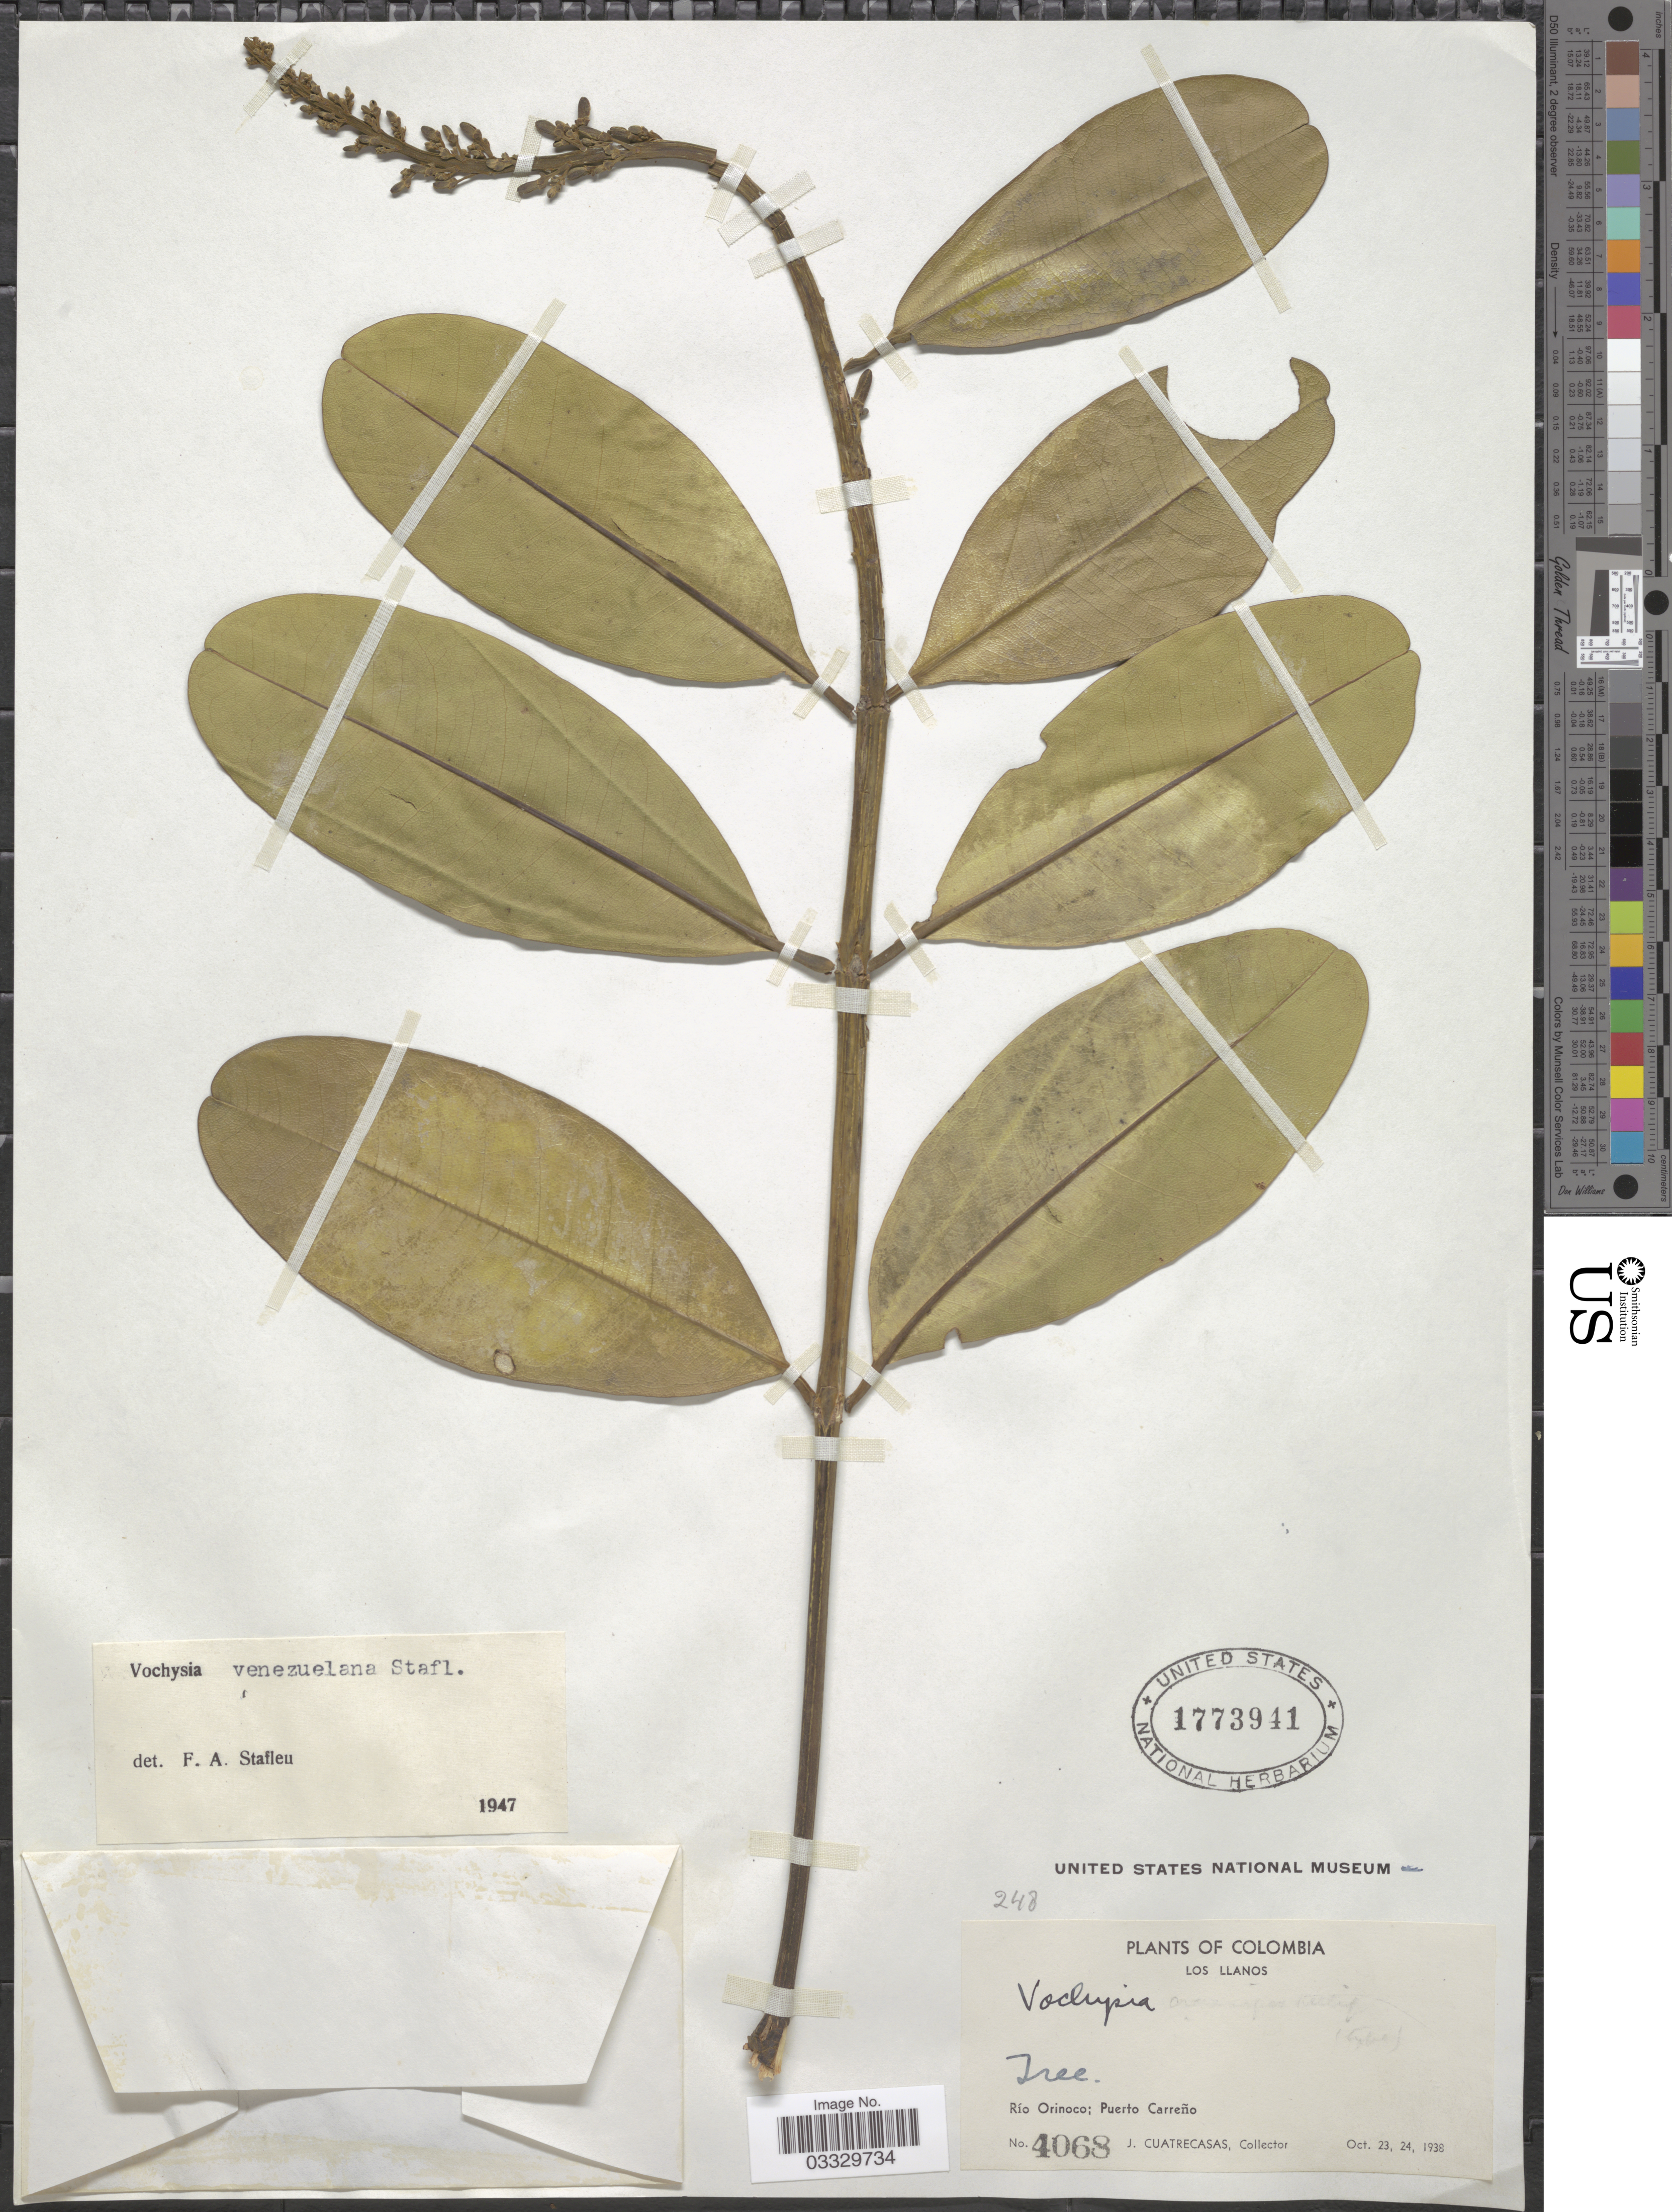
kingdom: Plantae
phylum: Tracheophyta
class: Magnoliopsida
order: Myrtales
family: Vochysiaceae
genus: Vochysia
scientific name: Vochysia venezuelana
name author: Stafleu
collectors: J. Cuatrecasas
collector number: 4068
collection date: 1938-10-23/1938-10-24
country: Colombia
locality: Los Llanos. Río Orinoco; Puerto Carreño.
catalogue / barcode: US 1773941